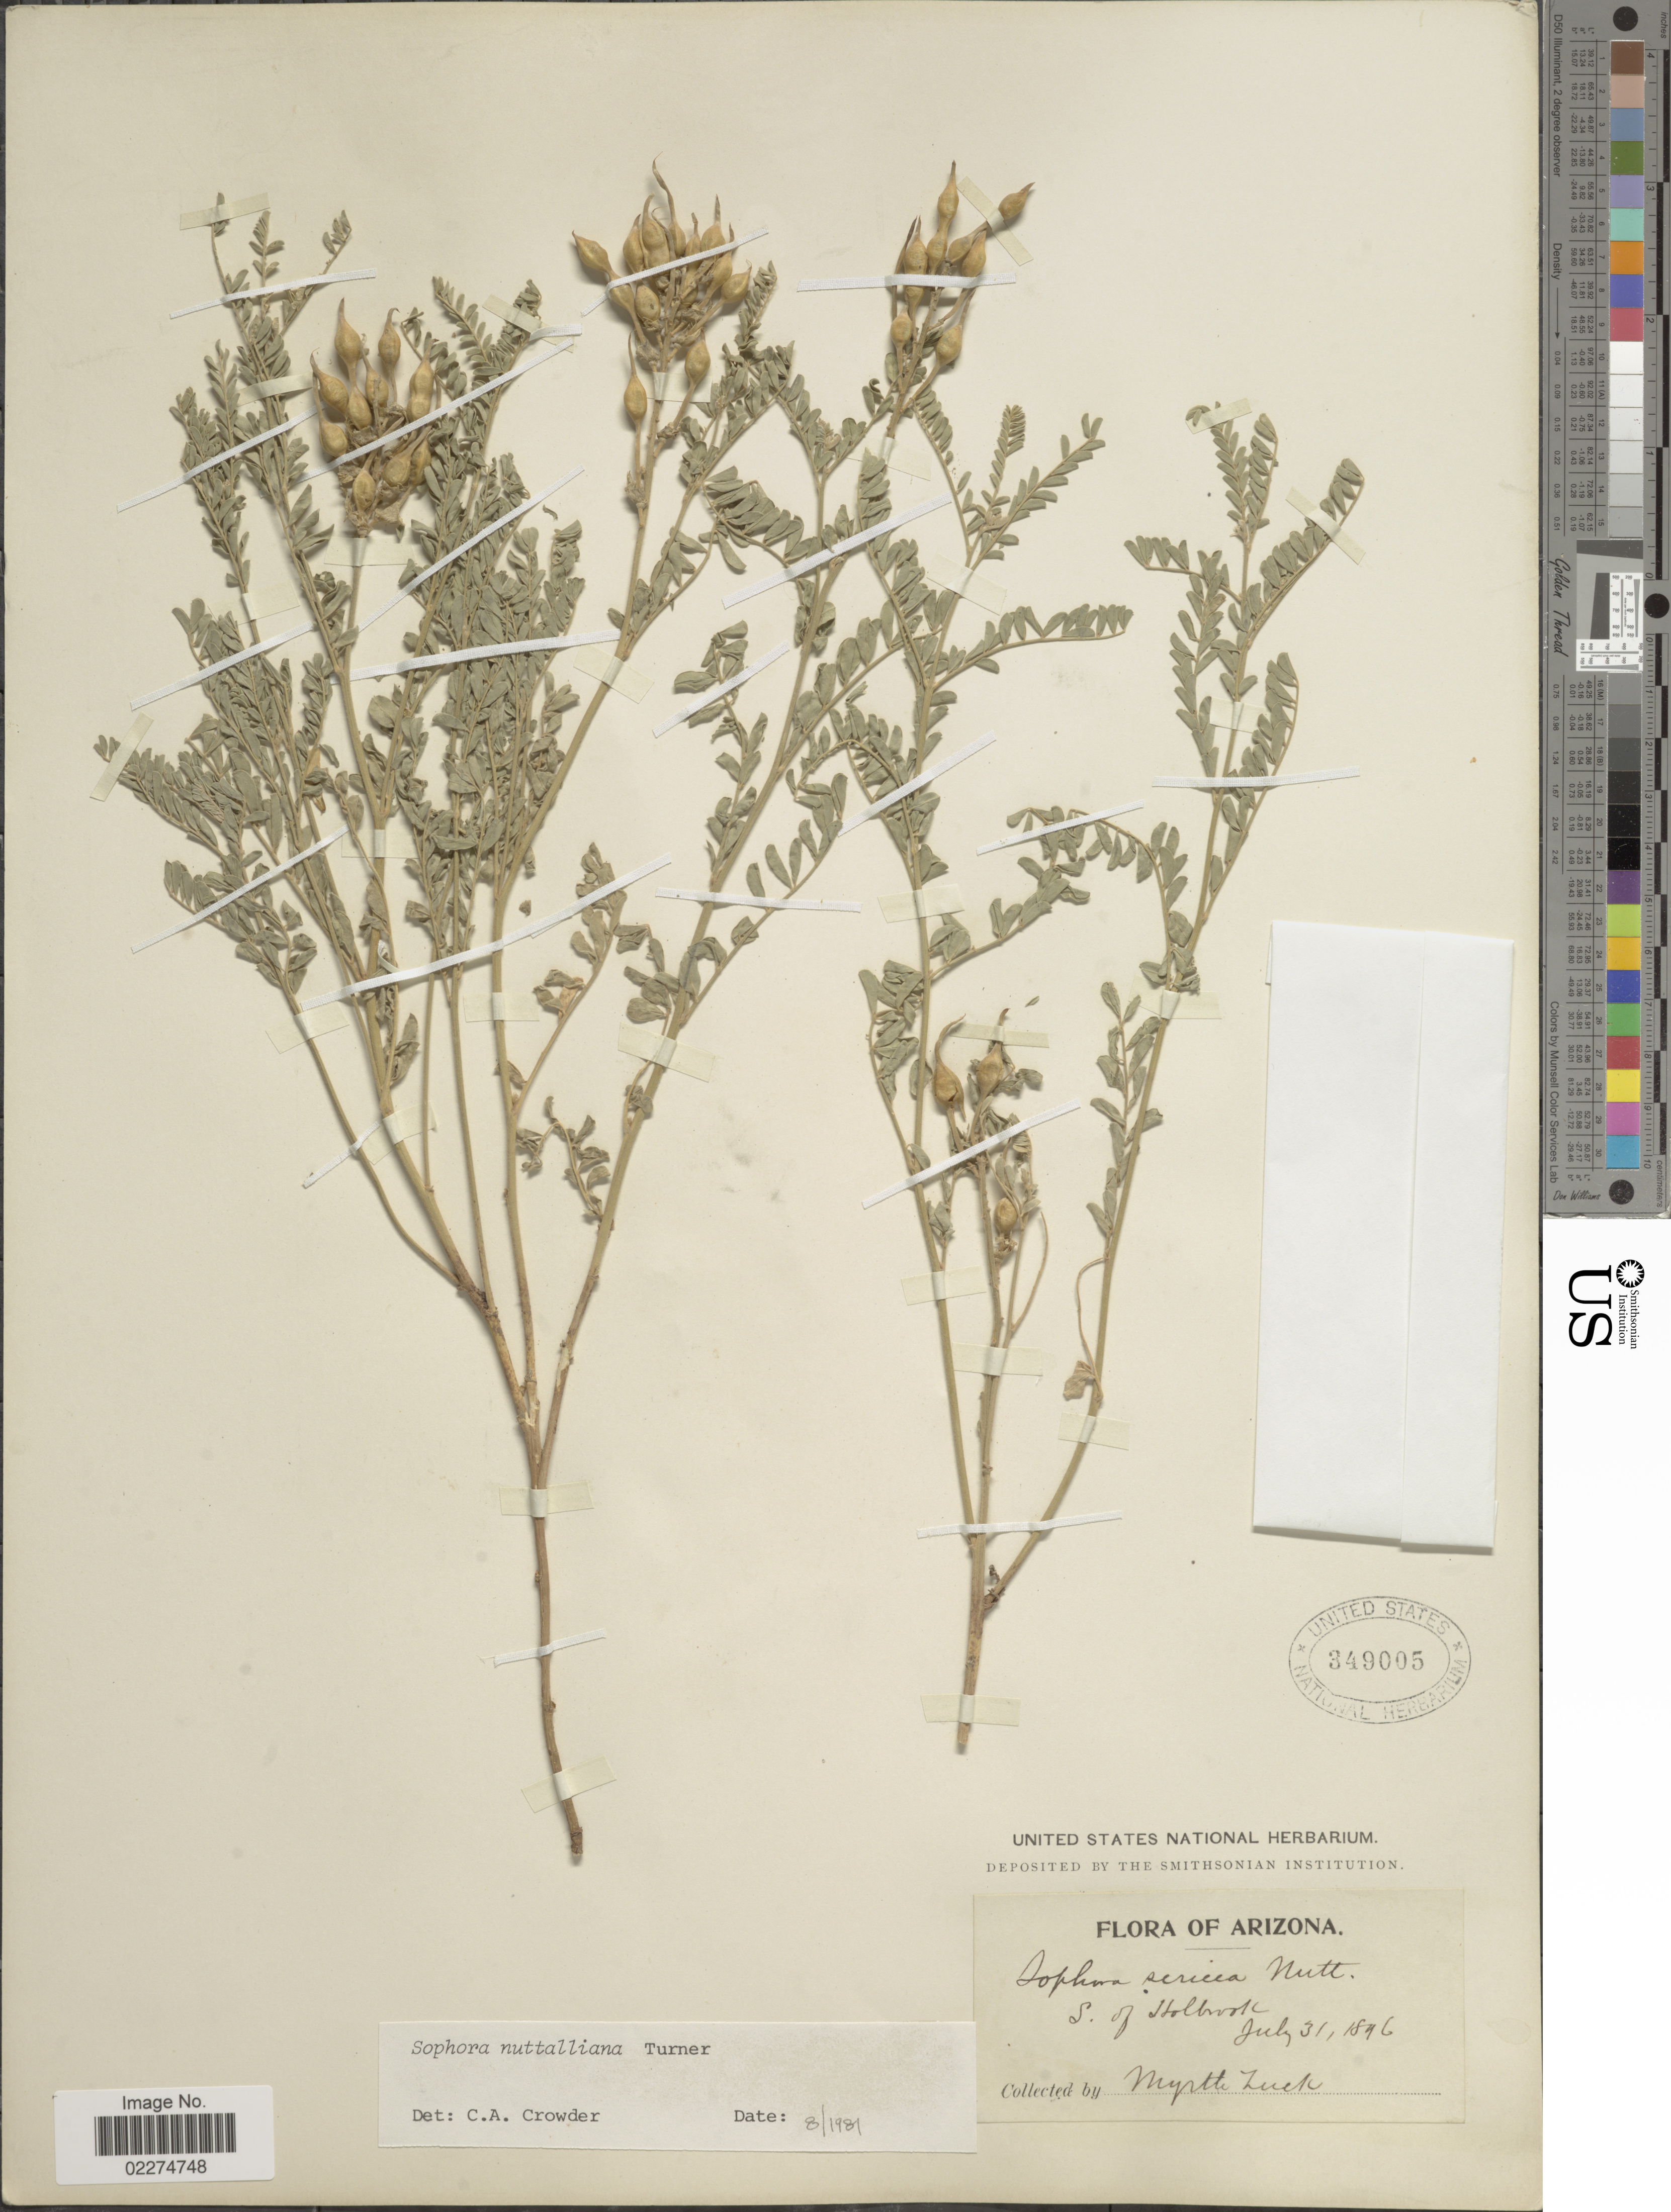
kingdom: Plantae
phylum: Tracheophyta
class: Magnoliopsida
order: Fabales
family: Fabaceae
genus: Sophora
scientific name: Sophora nuttalliana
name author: B.L. Turner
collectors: M. Zuck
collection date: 1846-07-31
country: United States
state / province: Arizona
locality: S. of Holbrook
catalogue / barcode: US 349005